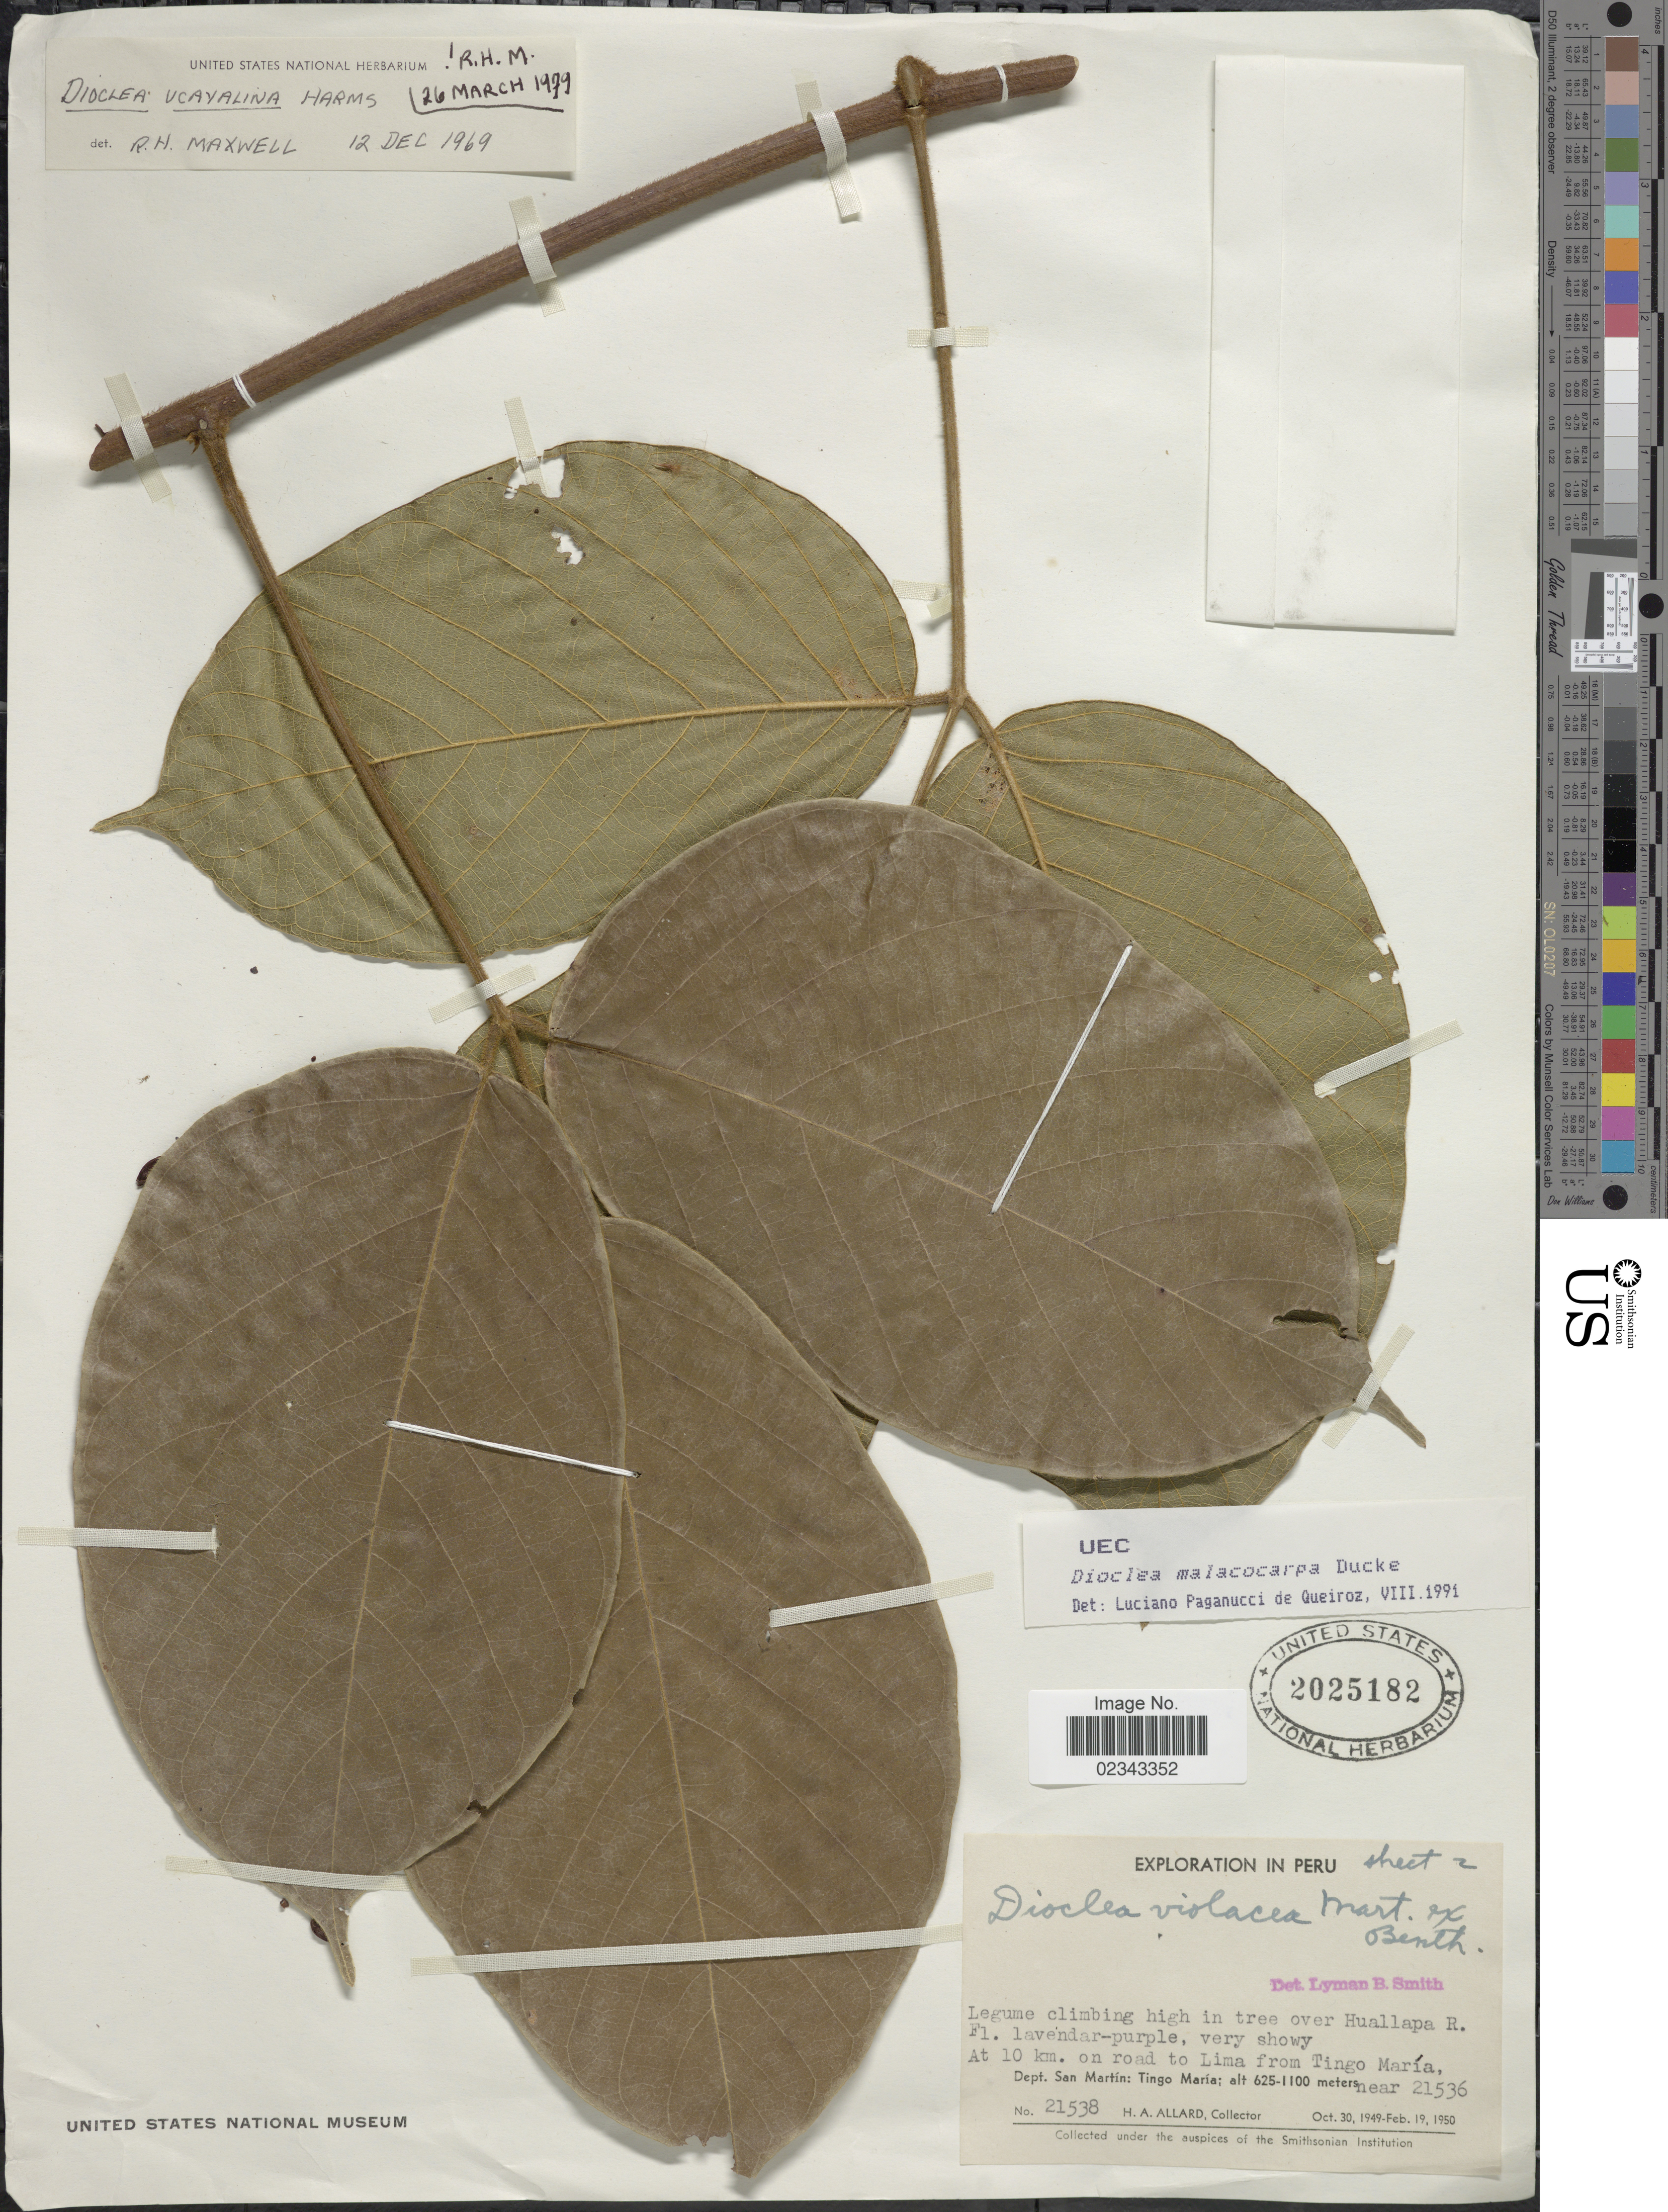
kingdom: Plantae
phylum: Tracheophyta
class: Magnoliopsida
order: Fabales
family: Fabaceae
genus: Macropsychanthus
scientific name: Macropsychanthus malacocarpus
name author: (Ducke) L.P. Queiroz & Snak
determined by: Strong, Mark T., (BOT), Smithsonian Institution - National Museum of Natural History (UNITED STATES)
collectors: H. A. Allard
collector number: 21538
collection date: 1949-10-30/1950-02-19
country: Peru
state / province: San Martín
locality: At 10 km. on road to Lima from Tingo María, Dept. San Martin: Tingo María, near 21536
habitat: on road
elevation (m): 625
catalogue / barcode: US 2025182